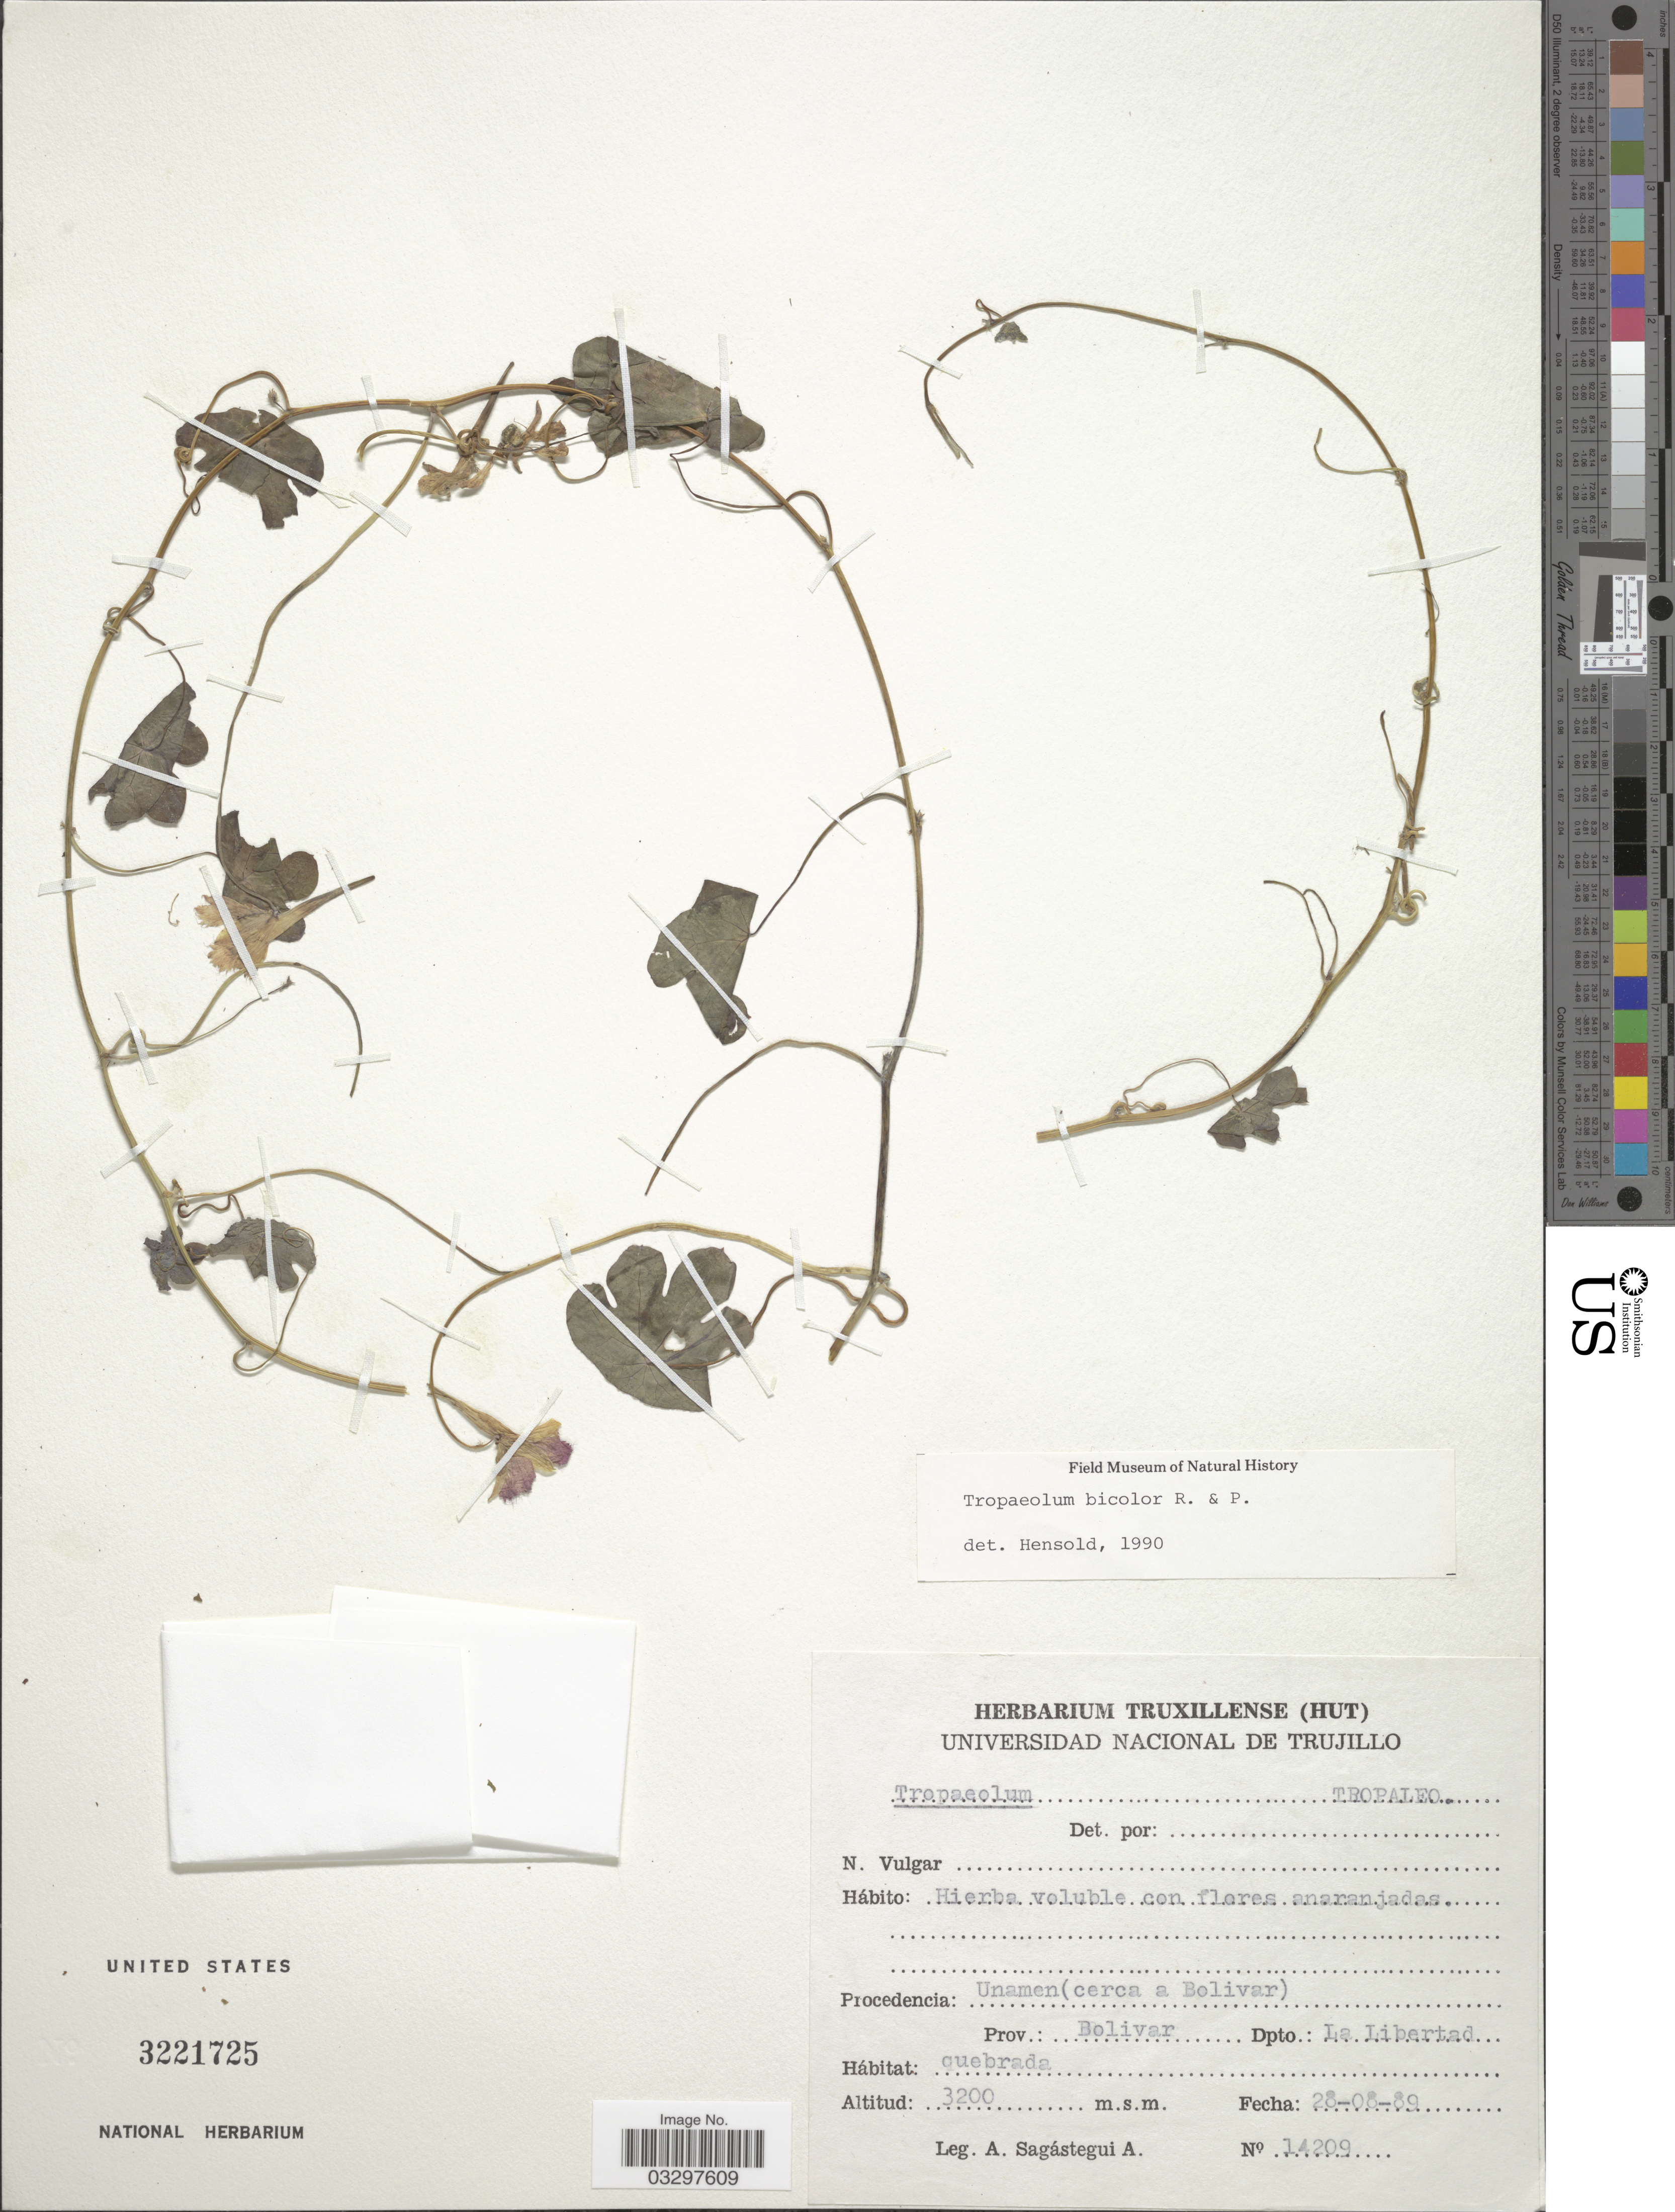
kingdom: Plantae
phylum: Tracheophyta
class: Magnoliopsida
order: Brassicales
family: Tropaeolaceae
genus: Tropaeolum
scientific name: Tropaeolum bicolor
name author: Ruiz & Pav.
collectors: A. Sagástegui A.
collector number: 14209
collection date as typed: Transcribed d/m/y: 28/8/89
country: Peru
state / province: La Libertad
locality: Unamen (cerca a Bolivar). Prov.: Bolivar. Dpto.: La Libertad.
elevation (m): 3200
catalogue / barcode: US 3221725